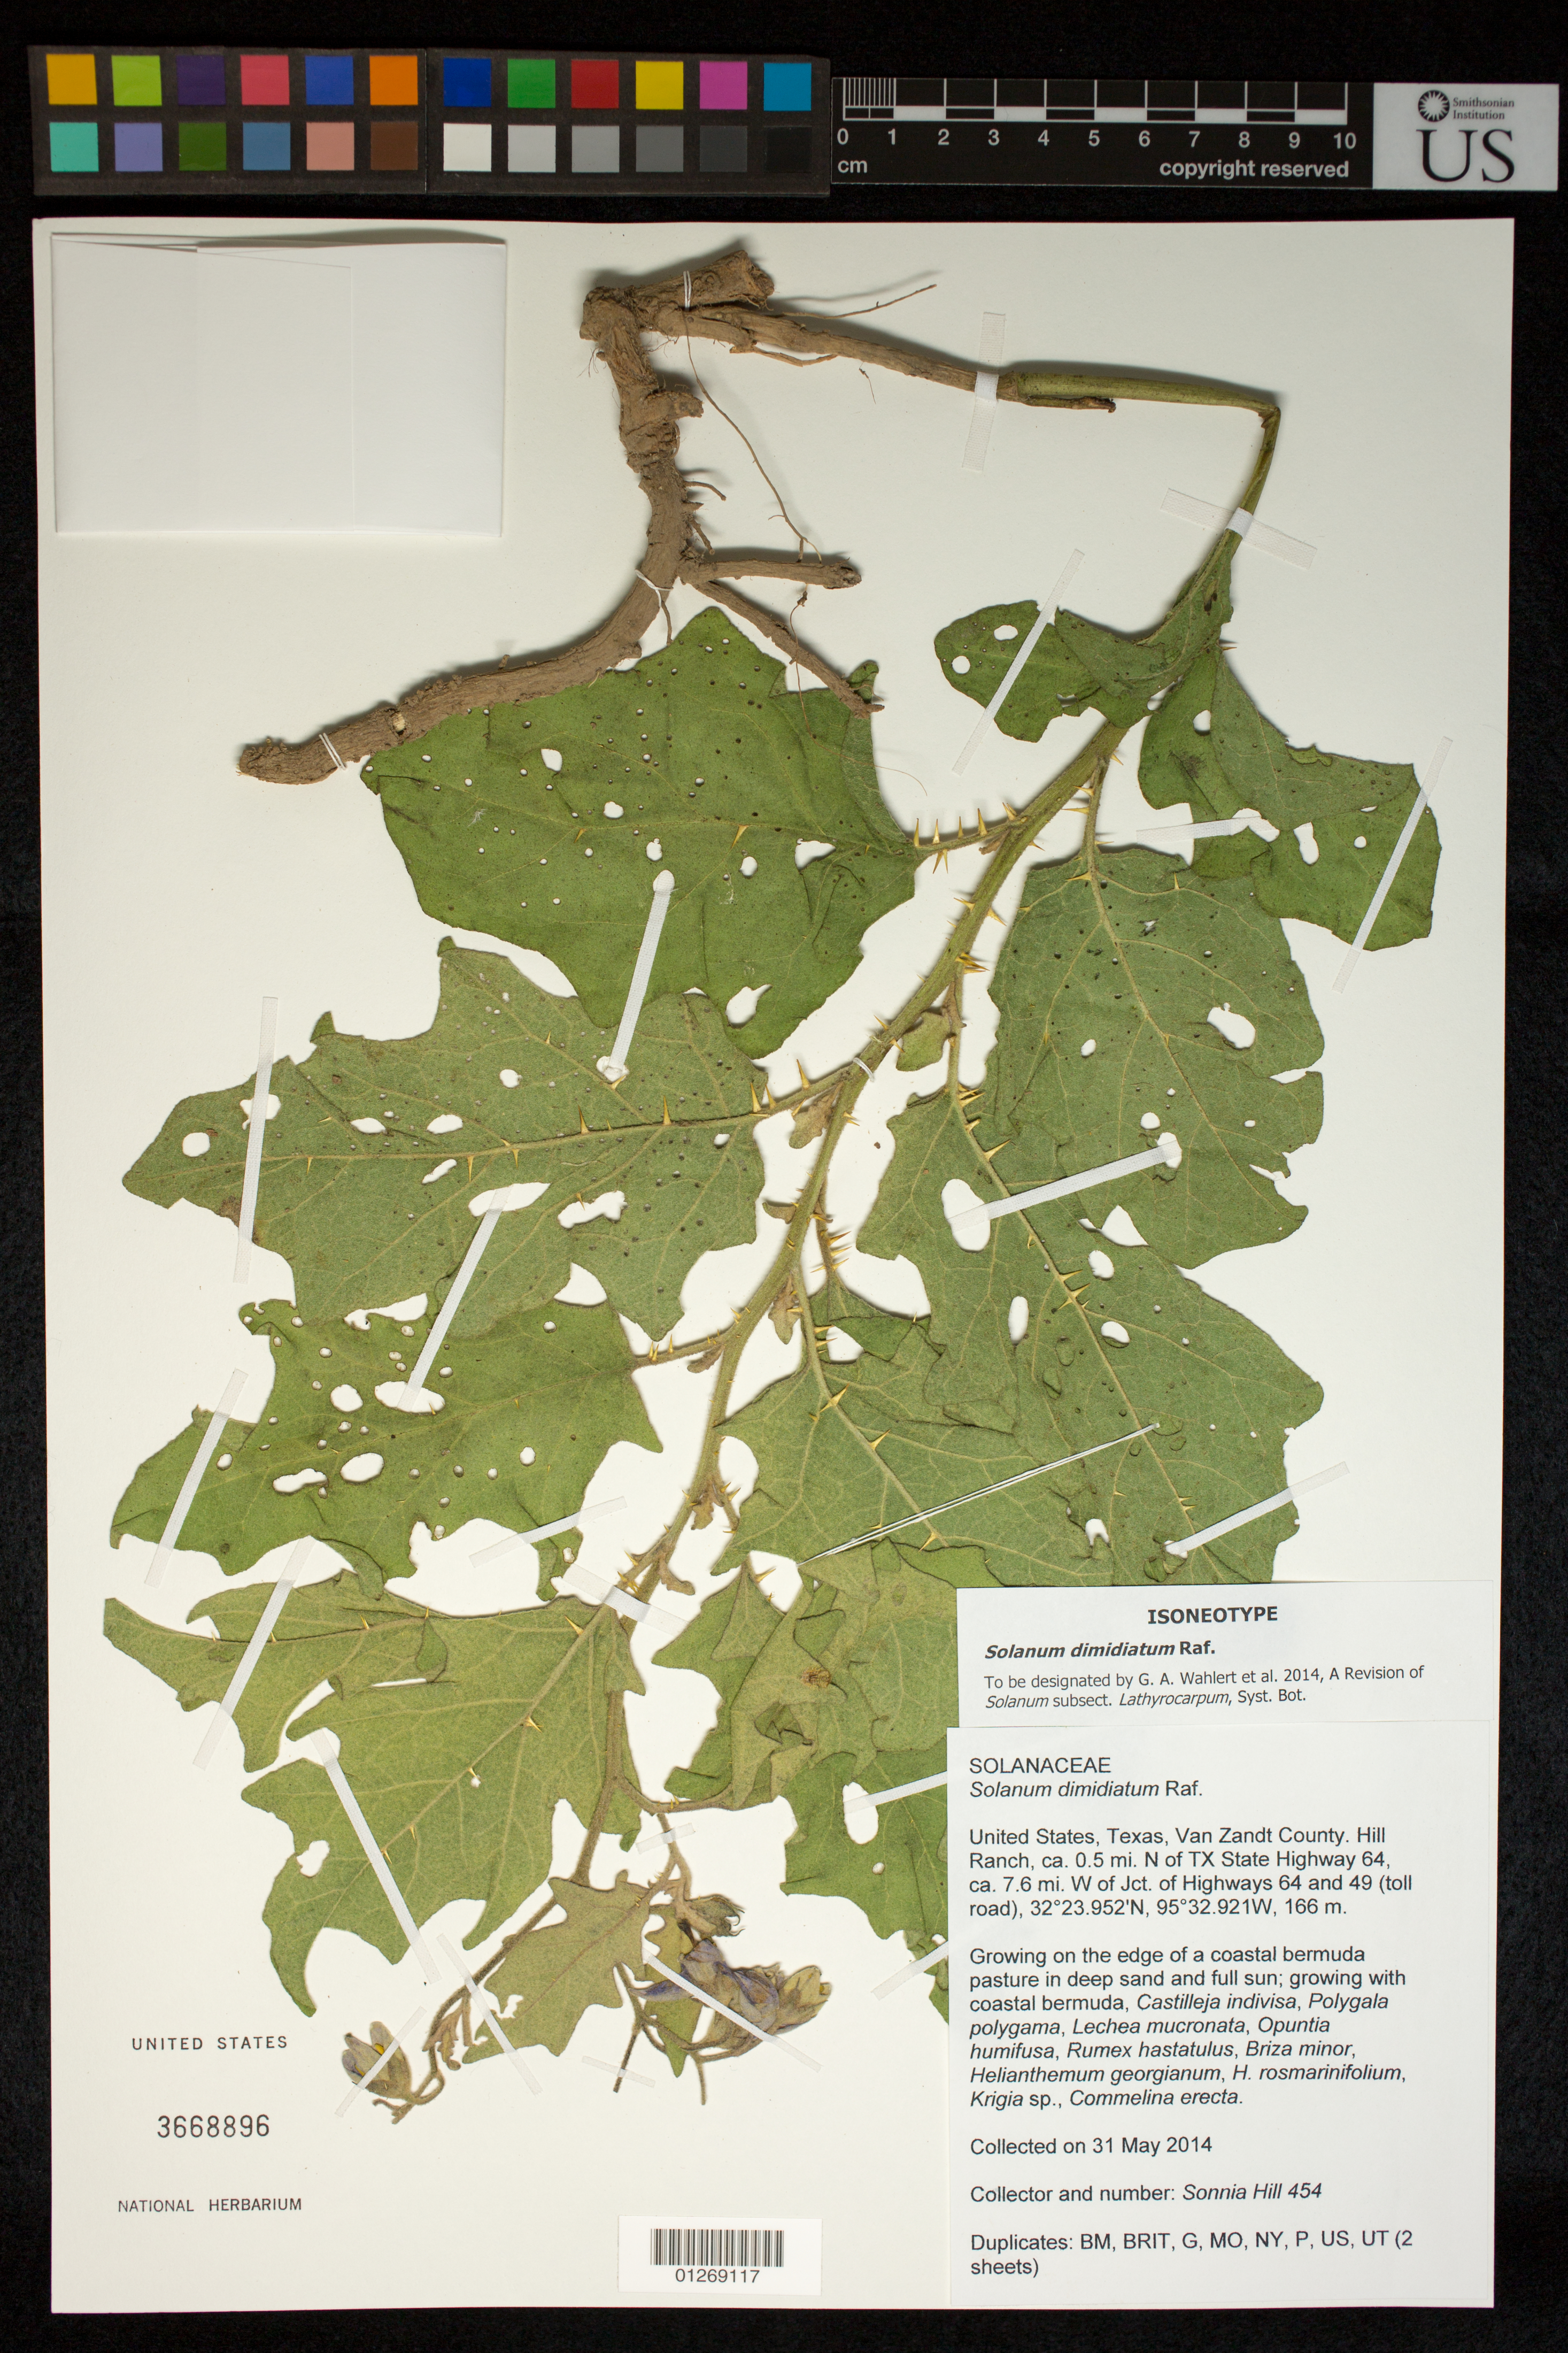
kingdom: Plantae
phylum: Tracheophyta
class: Magnoliopsida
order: Solanales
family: Solanaceae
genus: Solanum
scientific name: Solanum dimidiatum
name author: Raf.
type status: Isoneotype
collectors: S. Hill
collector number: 454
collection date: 2014-05-31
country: United States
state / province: Texas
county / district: Van Zandt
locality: Van Zandt County. Hill Ranch, ca. 0.5 mi. N of TX State Highway 64, ca. 7.6 mi. W of Jct. of Highways 64 and 49 (toll road)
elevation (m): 166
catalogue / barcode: US 3668896